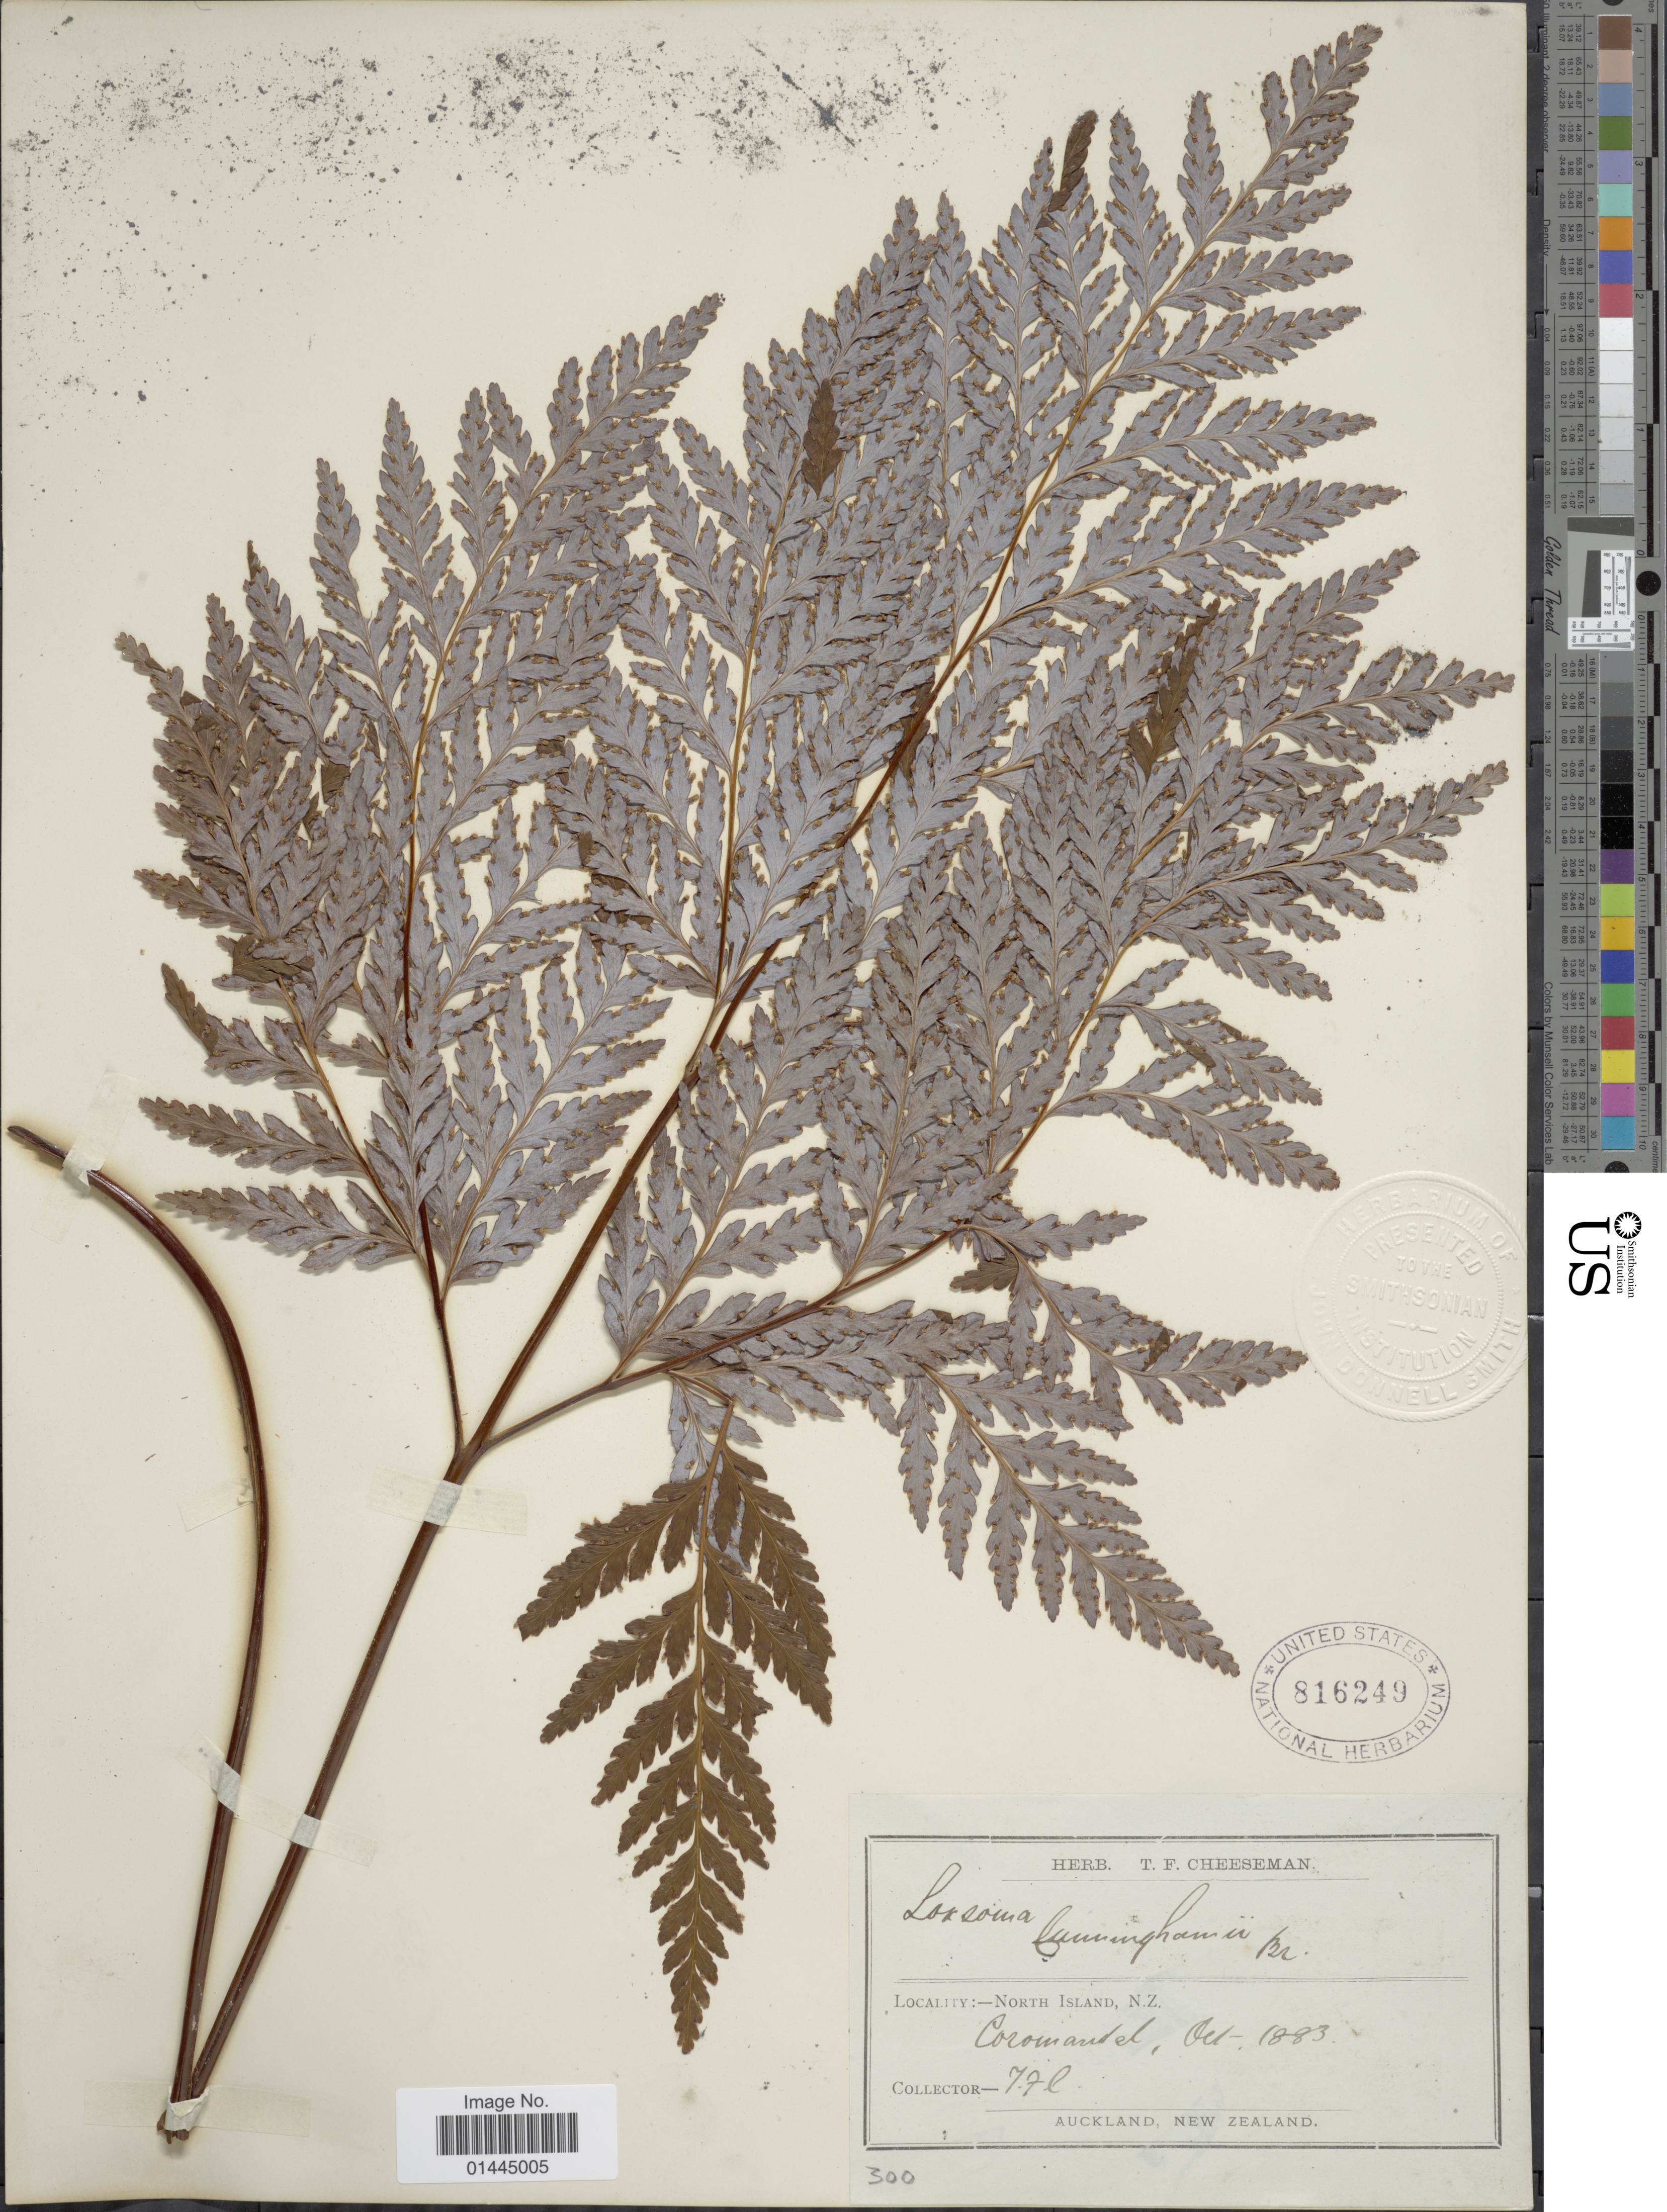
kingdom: Plantae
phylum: Tracheophyta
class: Polypodiopsida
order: Cyatheales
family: Loxsomataceae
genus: Loxsoma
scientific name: Loxsoma cunninghamii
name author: R. Br.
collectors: T. F. Cheeseman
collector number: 300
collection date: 1883-10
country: New Zealand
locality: North Island, Coromandel.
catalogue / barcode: US 816249